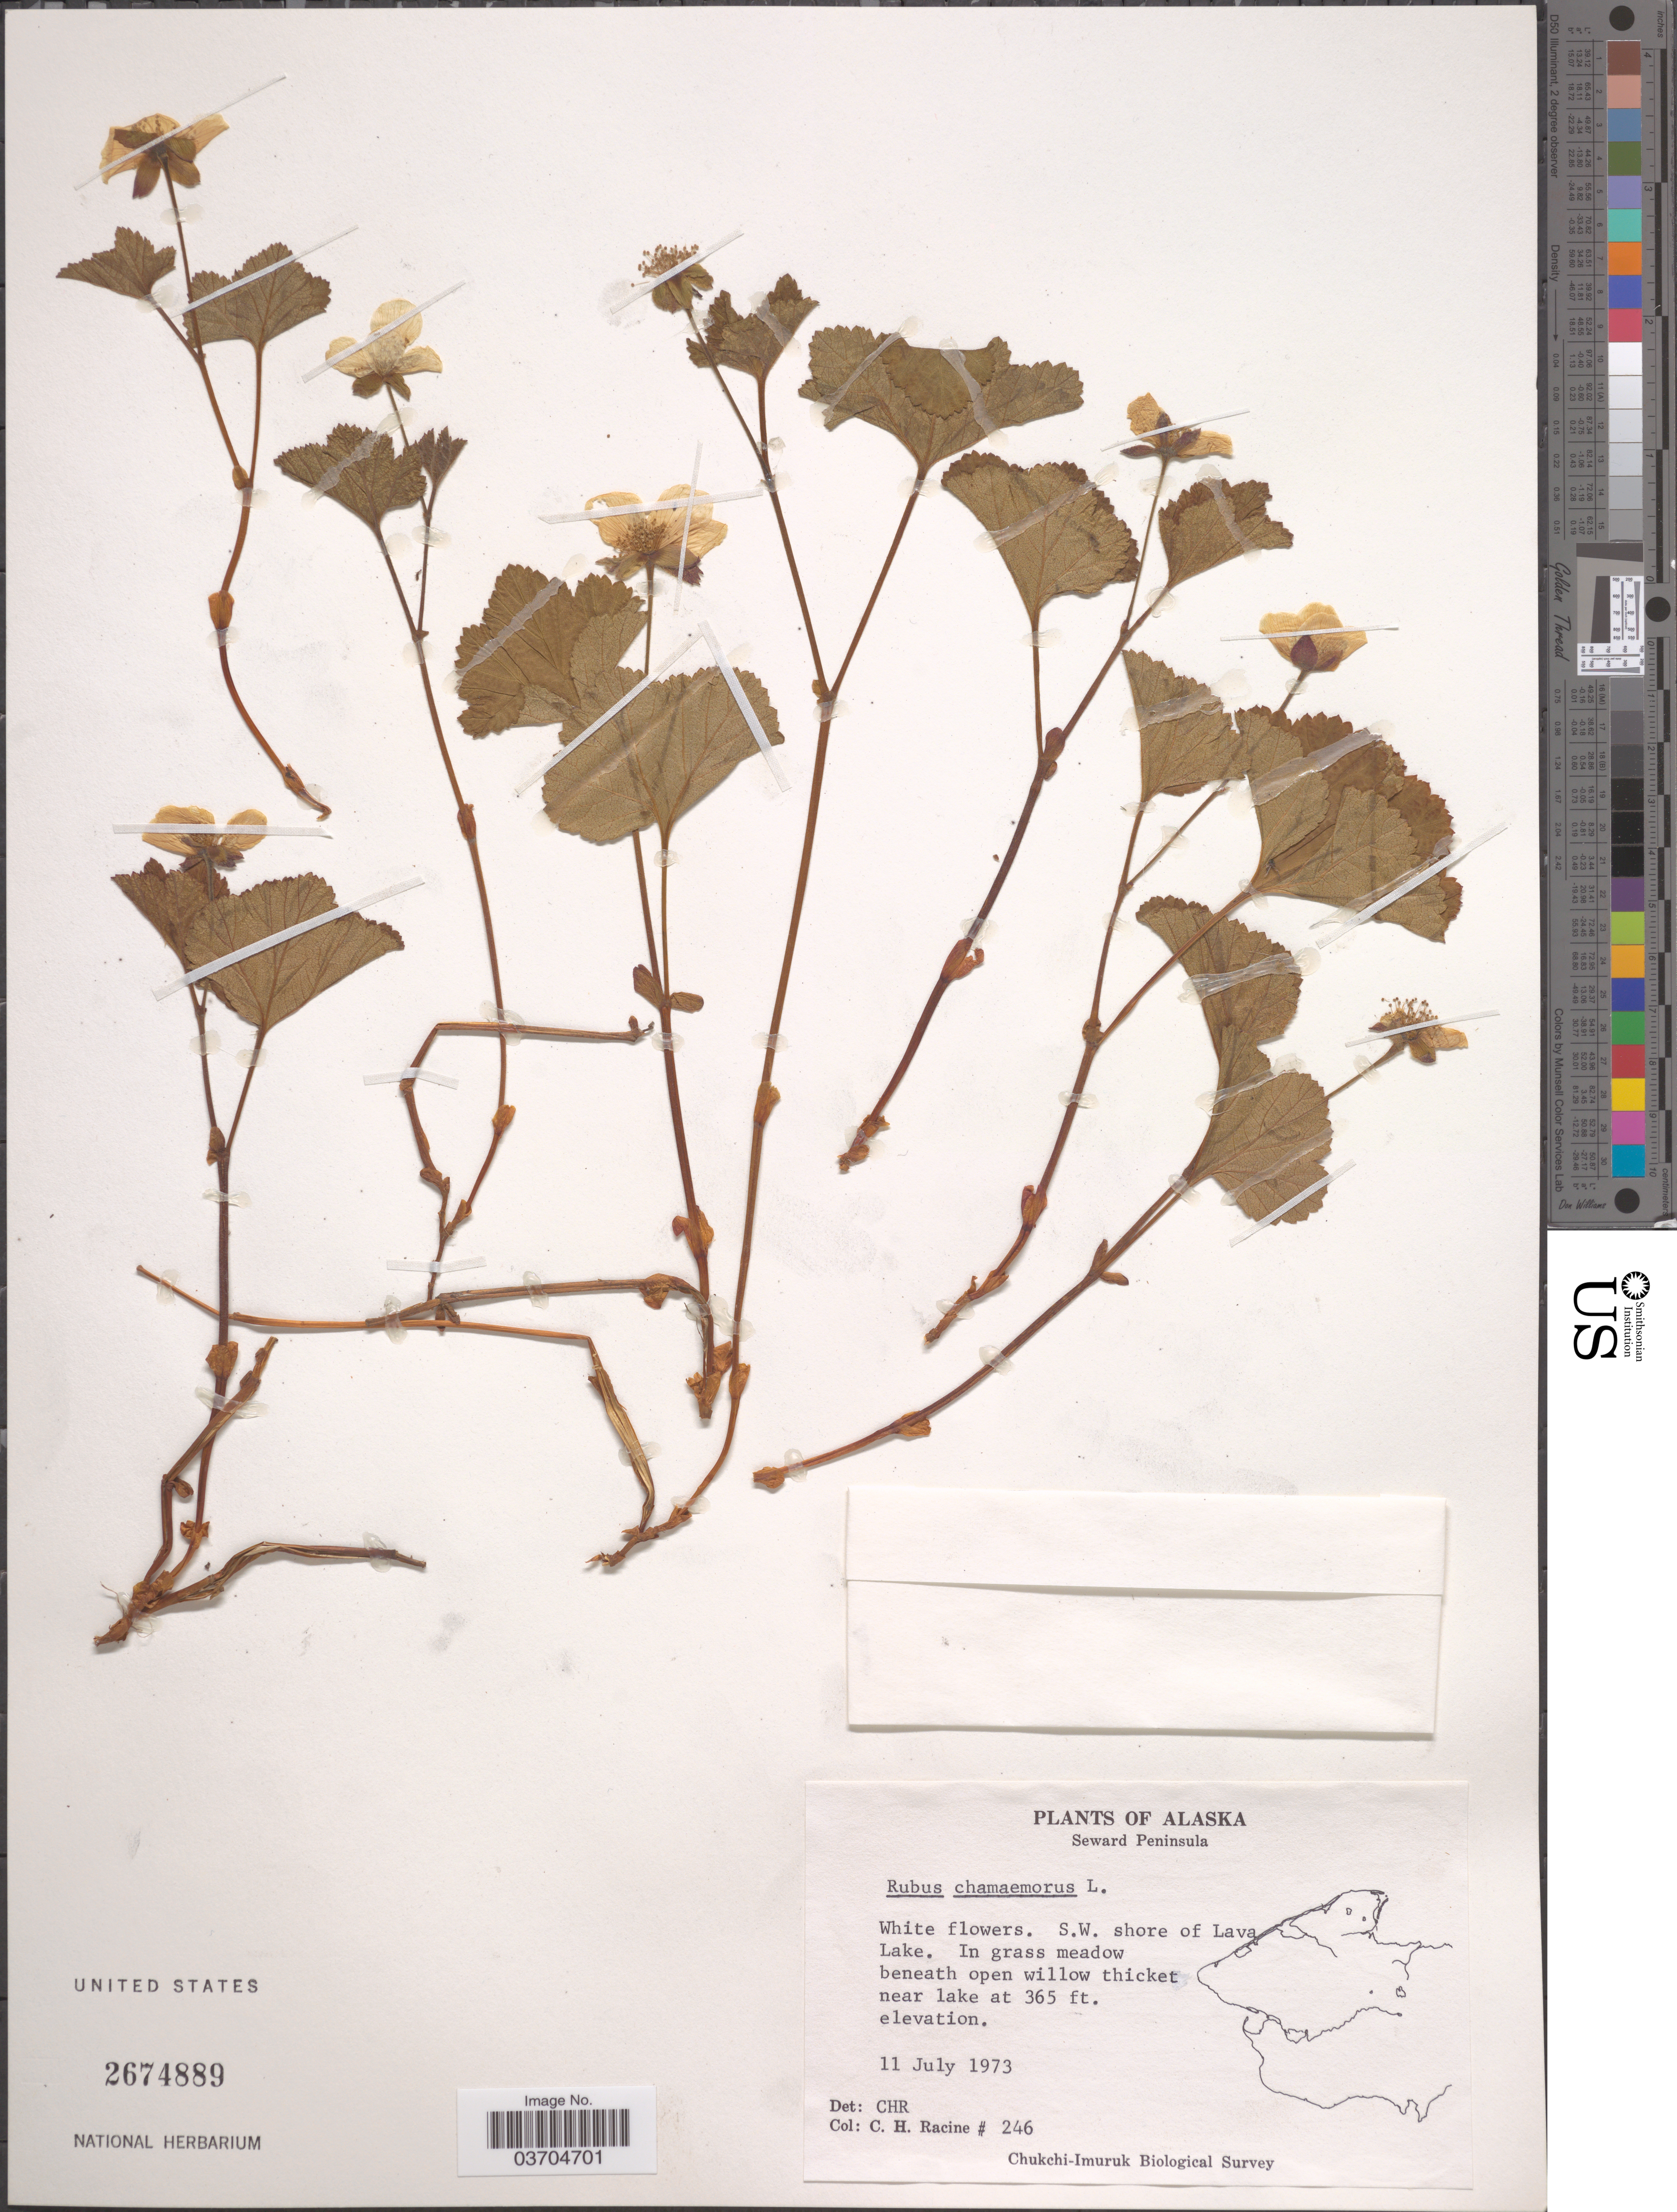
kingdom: Plantae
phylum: Tracheophyta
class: Magnoliopsida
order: Rosales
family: Rosaceae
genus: Rubus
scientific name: Rubus chamaemorus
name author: L.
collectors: C. Racine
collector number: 246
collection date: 1973-07-11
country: United States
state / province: Alaska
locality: Seward Peninsula. S. W. shore of Lava Lake. In grass meadow beneath open willow thicket near lake.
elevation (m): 111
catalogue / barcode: US 2674889